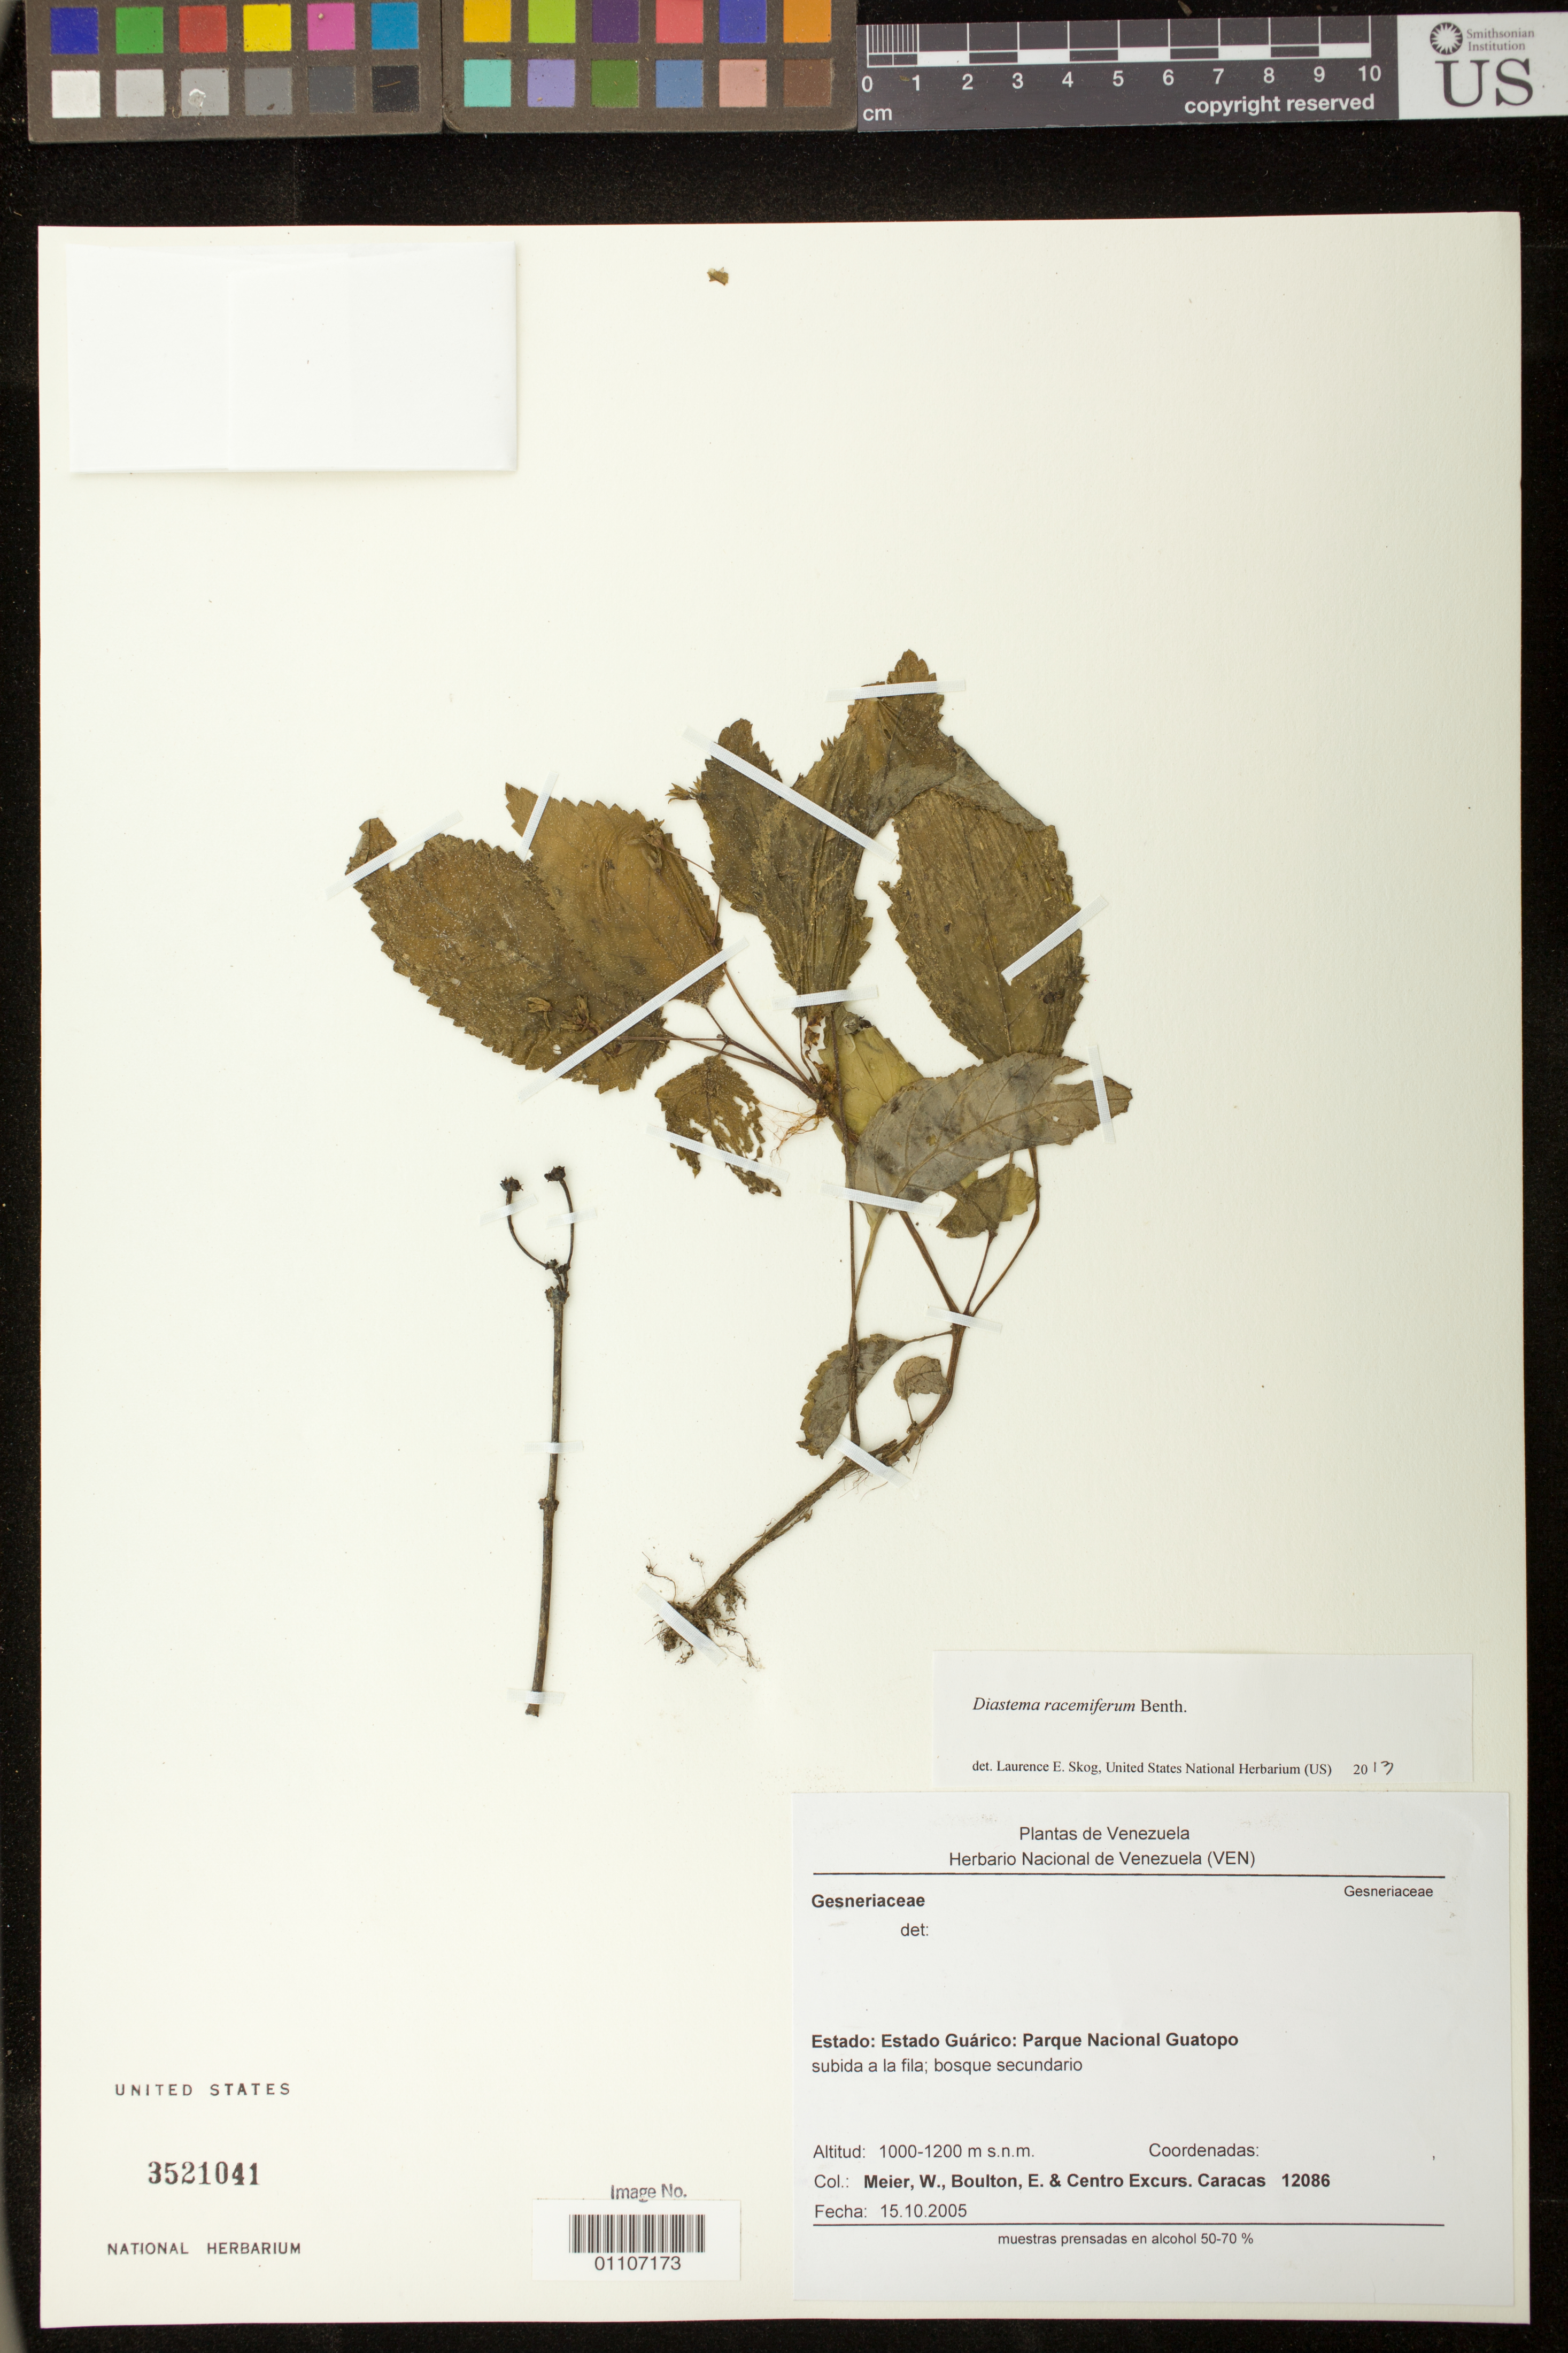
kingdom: Plantae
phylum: Tracheophyta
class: Magnoliopsida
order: Lamiales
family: Gesneriaceae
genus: Diastema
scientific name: Diastema racemiferum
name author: Benth.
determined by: Skog, Laurence E.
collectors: W. Meier, E. Boulton & Centro Excurs. Caracas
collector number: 12086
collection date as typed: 15 Oct 2005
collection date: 2005-10-15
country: Venezuela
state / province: Guárico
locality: Parque Nacional Guatopo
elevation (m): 1000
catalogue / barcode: US 3521041